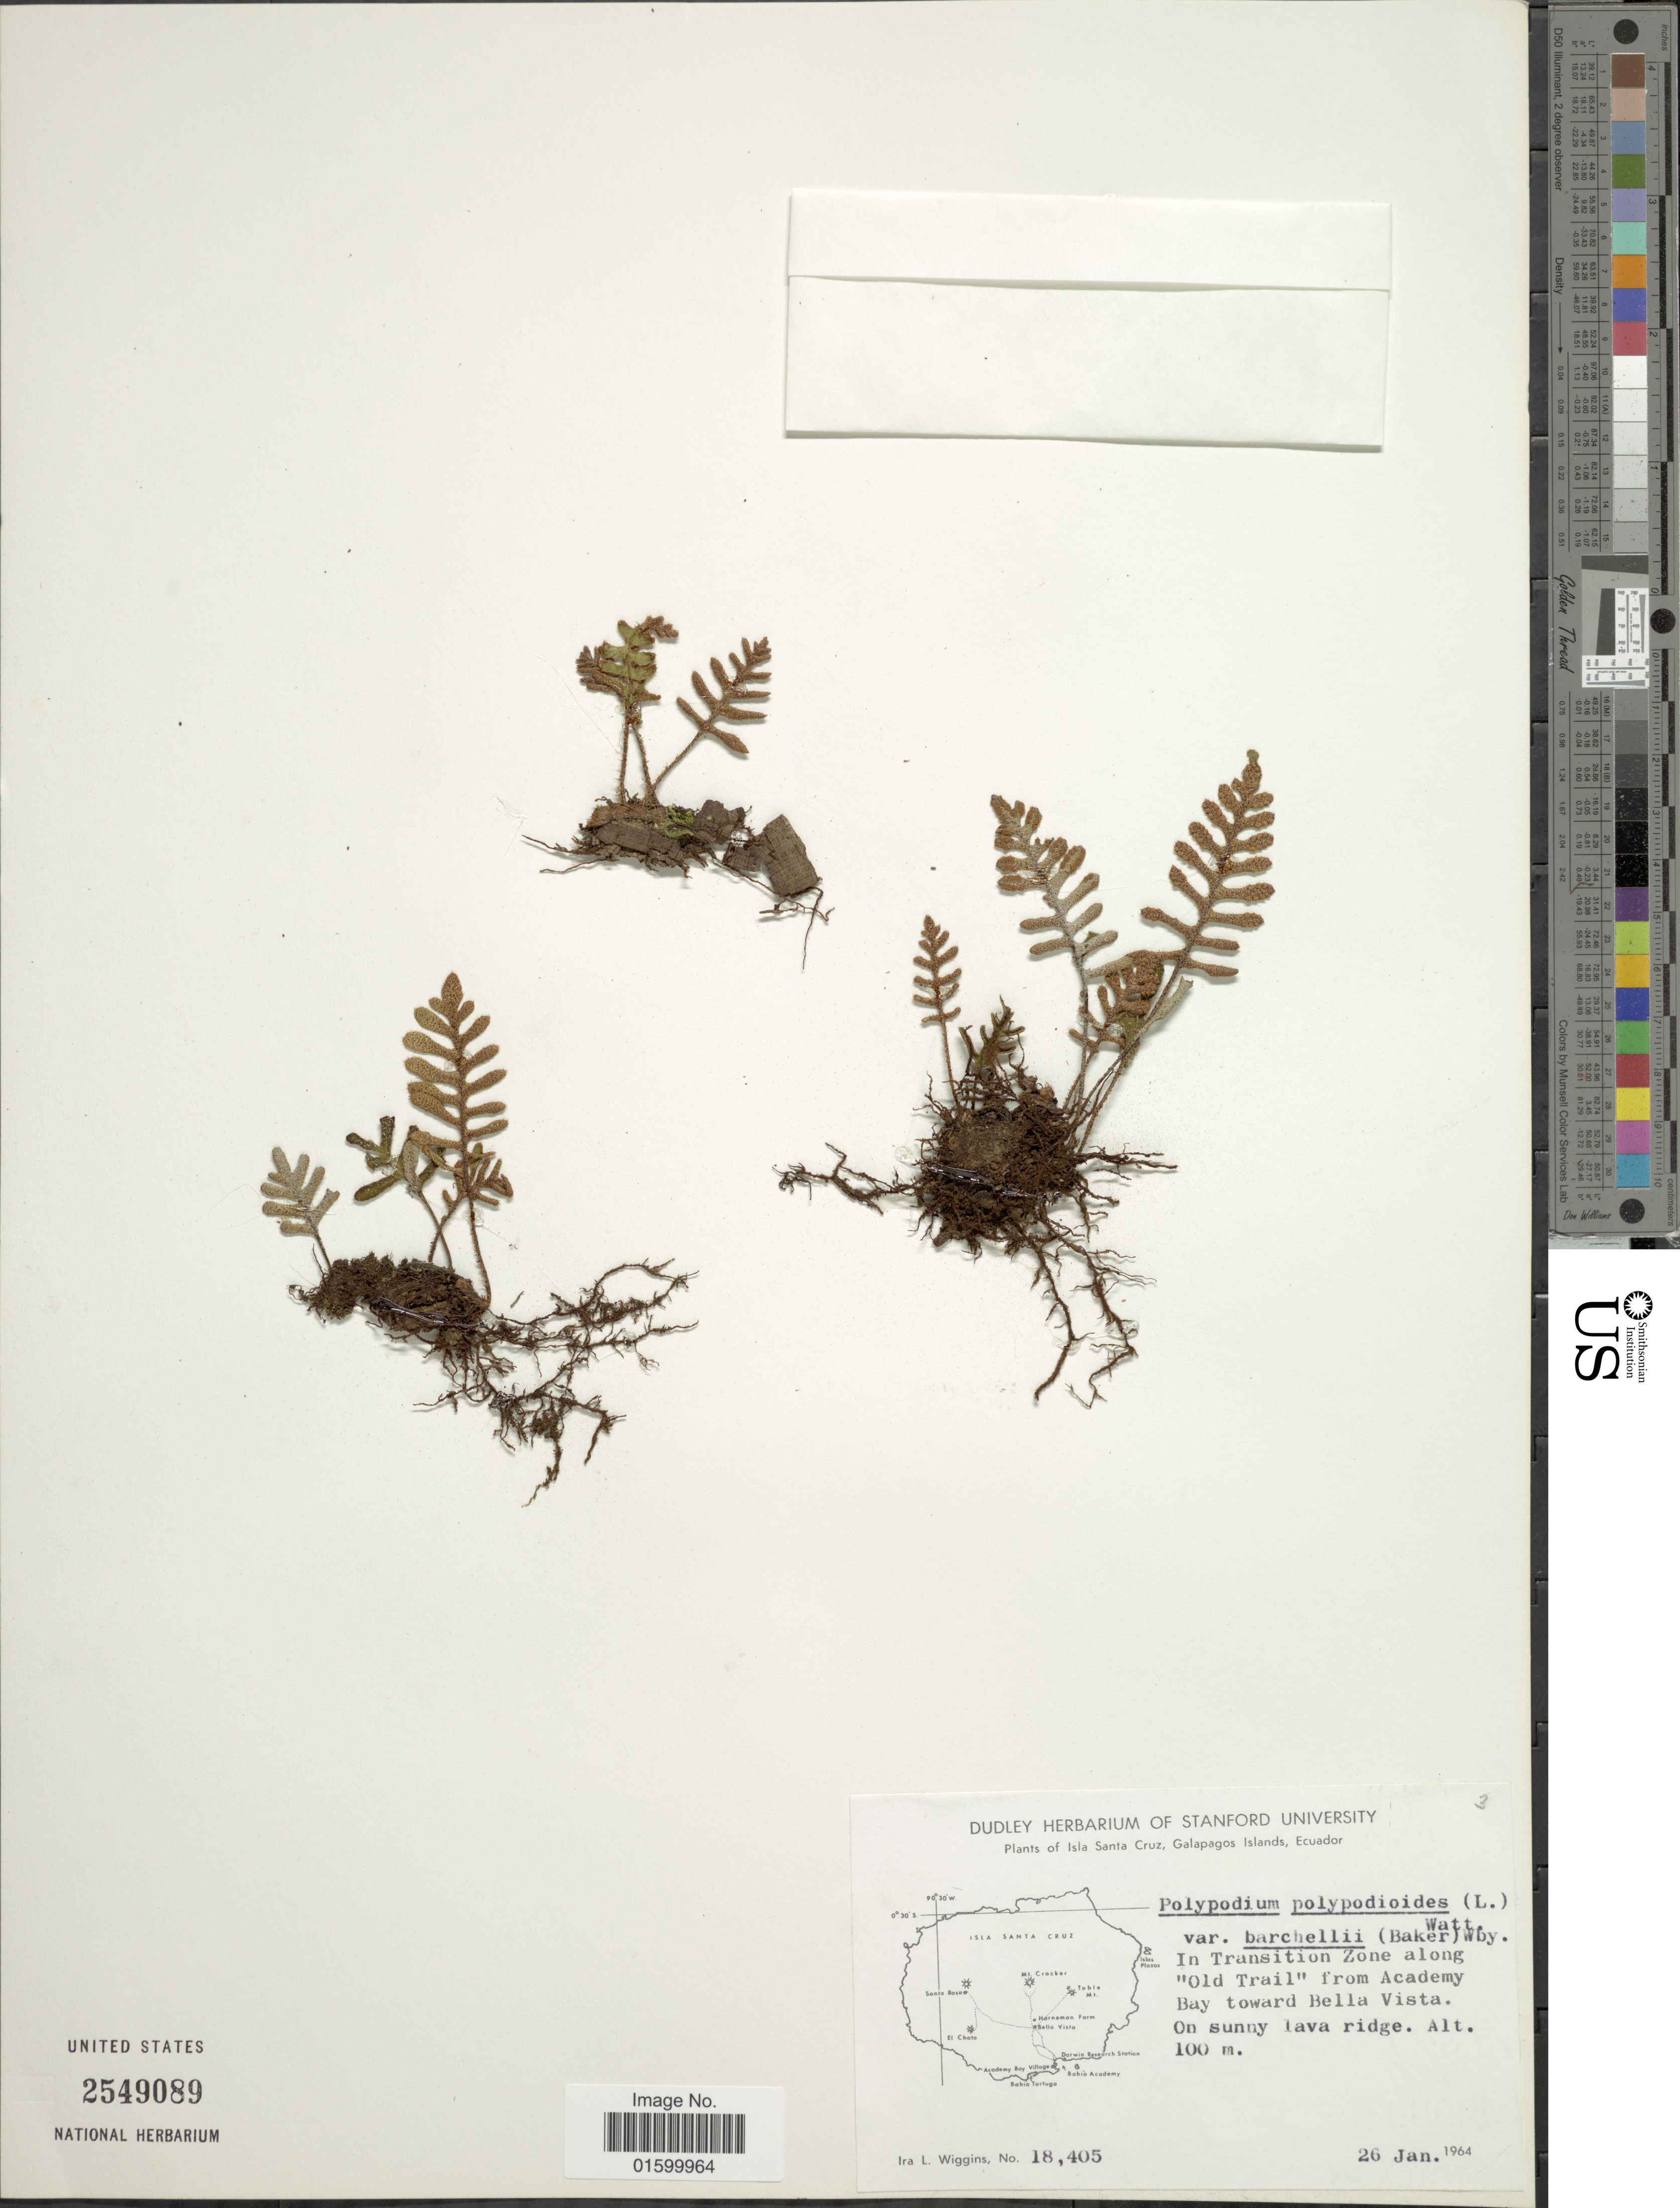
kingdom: Plantae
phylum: Tracheophyta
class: Polypodiopsida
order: Polypodiales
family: Polypodiaceae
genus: Pleopeltis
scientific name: Pleopeltis polypodioides var. burchellii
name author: (Baker) A.R. Sm.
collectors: I. L. Wiggins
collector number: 18405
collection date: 1964-01-26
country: Ecuador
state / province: Colón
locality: Isla Santa Cruz, Galapagos Islands, in Transition Zone along Old Trail from Academy Bay toward Bella Vista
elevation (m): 100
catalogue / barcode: US 2549089